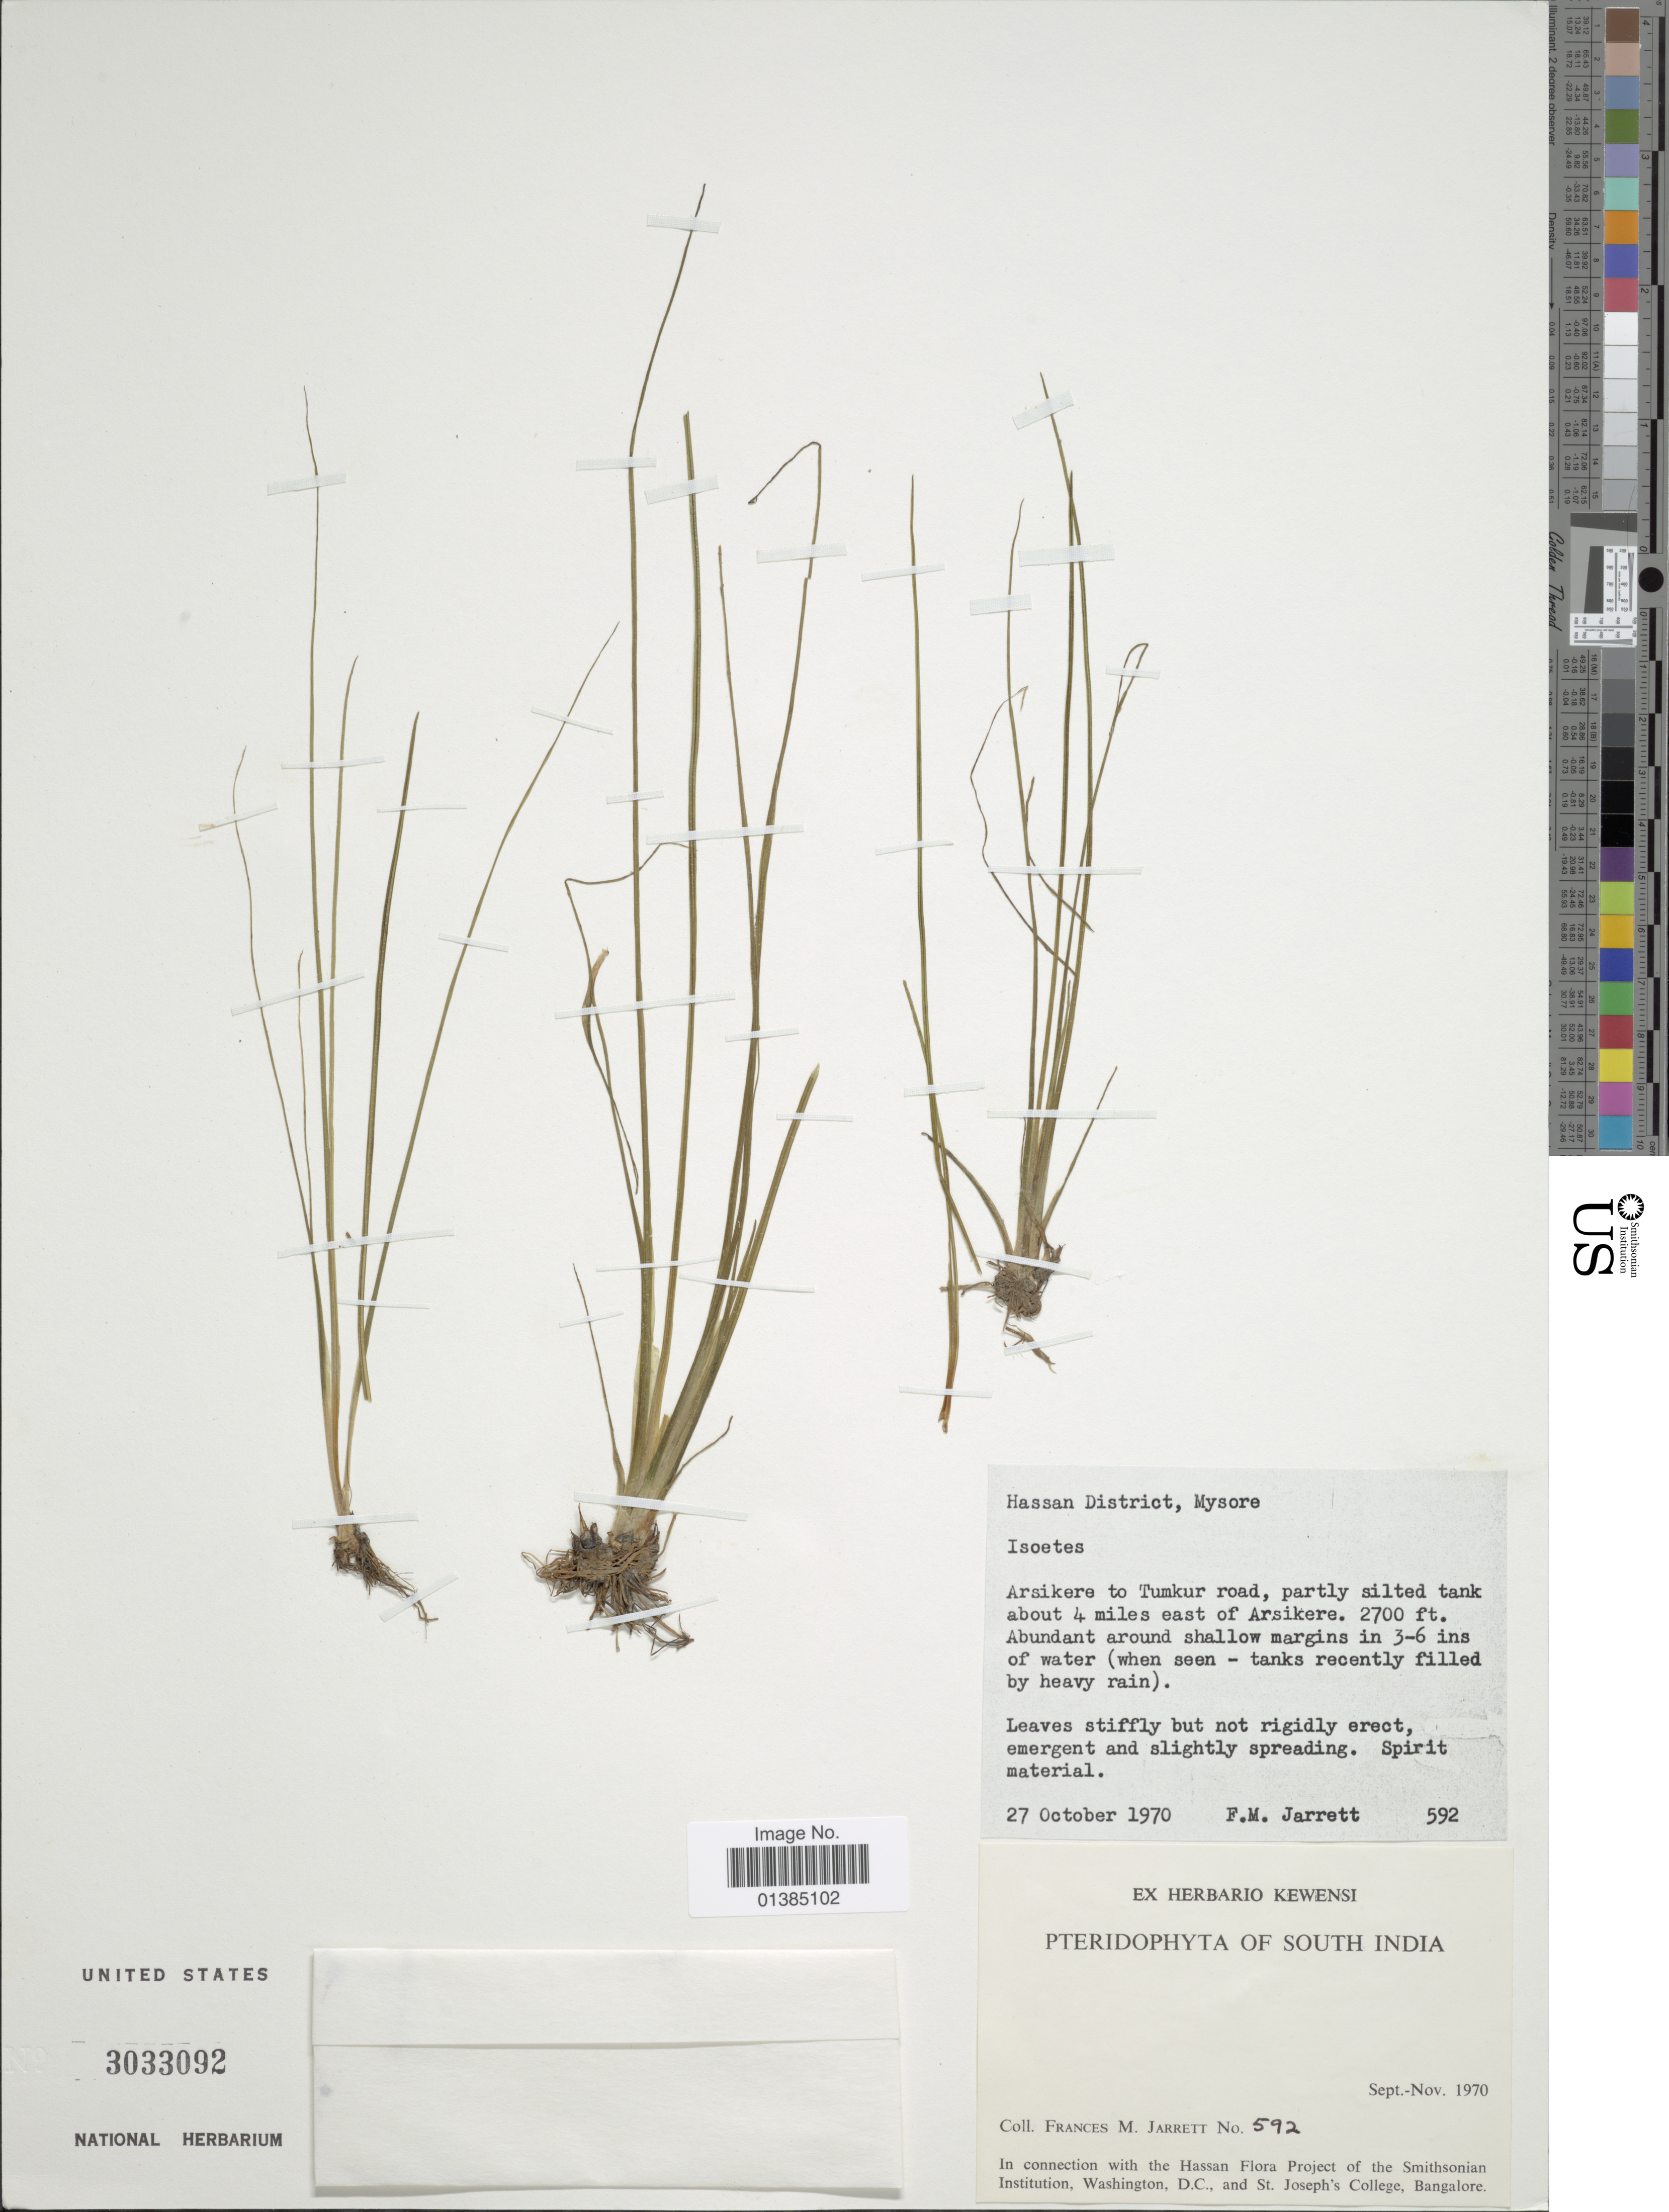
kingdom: Plantae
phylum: Tracheophyta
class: Lycopodiopsida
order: Isoetales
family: Isoetaceae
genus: Isoetes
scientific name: Isoetes sp.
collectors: F. M. Jarrett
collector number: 592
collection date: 1970-10-27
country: India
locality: Hassan District, Mysore. Arsikere to Tumkur road, partly silted tank about 4 miles east of Arsikere.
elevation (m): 823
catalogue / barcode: US 3033092